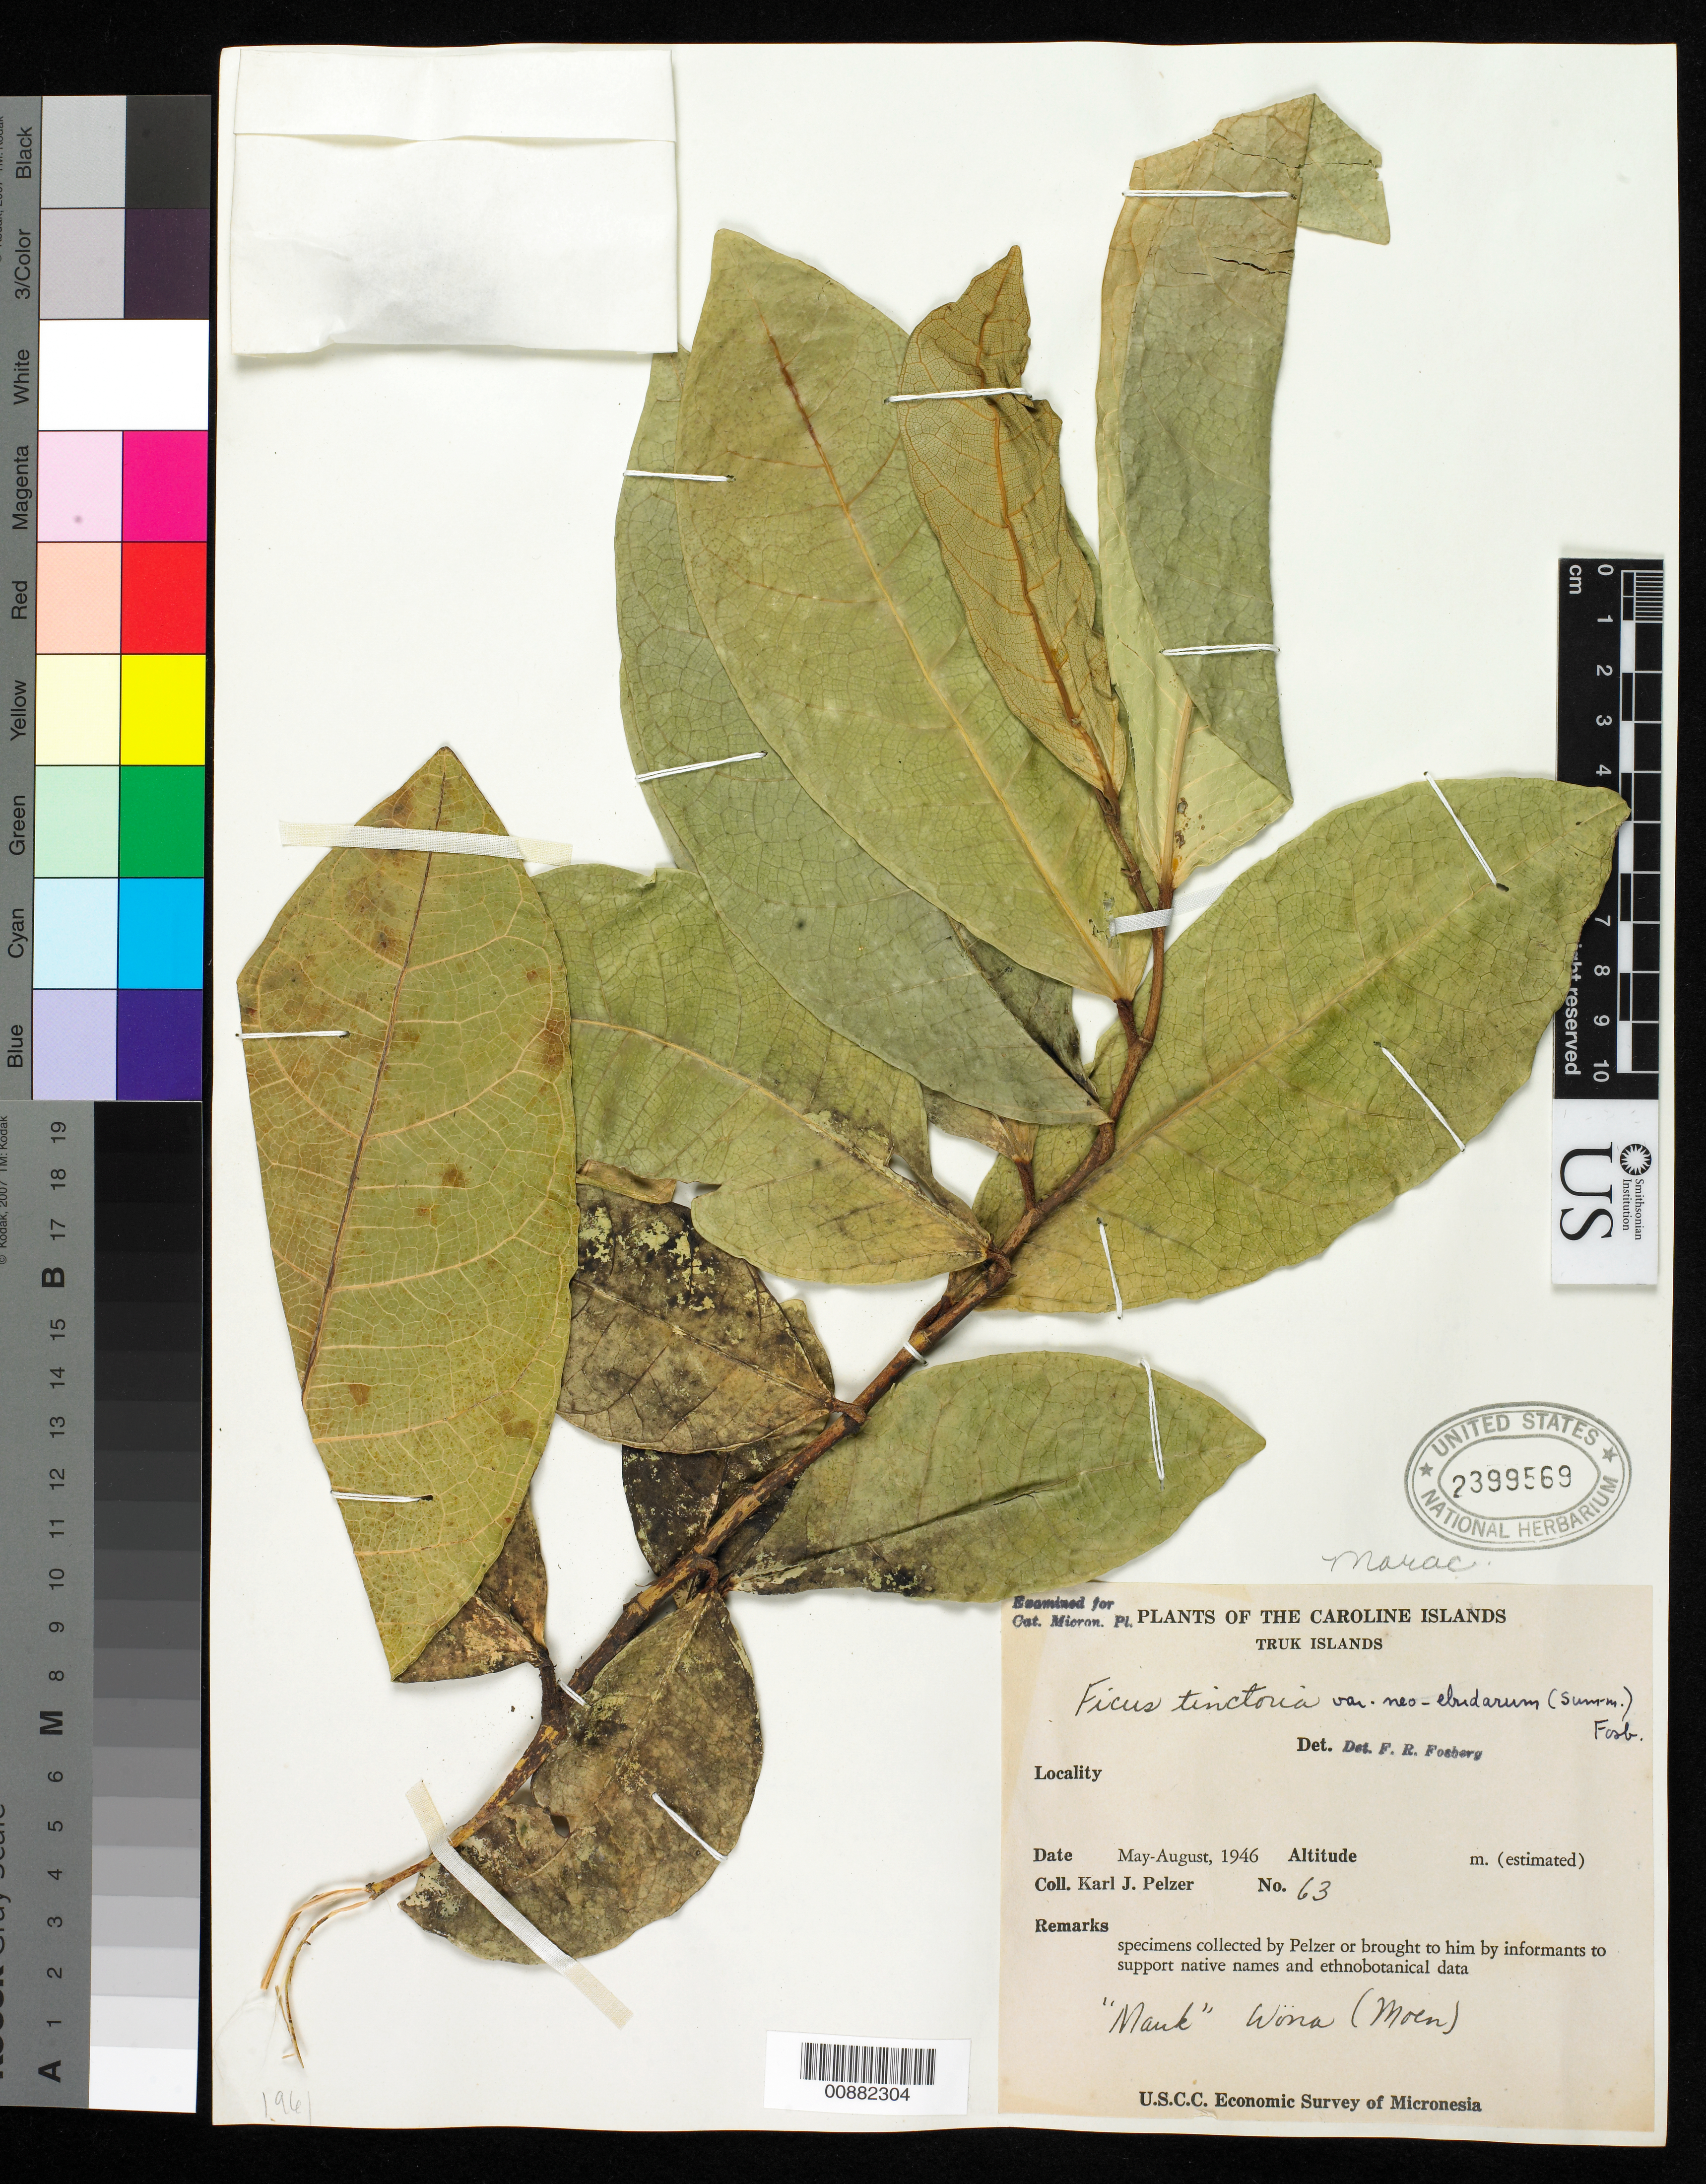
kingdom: Plantae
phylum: Tracheophyta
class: Magnoliopsida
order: Rosales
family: Moraceae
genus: Ficus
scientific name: Ficus tinctoria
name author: G. Forst.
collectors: K. J. Pelzer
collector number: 63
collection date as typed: May 1946 to Aug 1946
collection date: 1946-05/1946-08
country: Micronesia, Federated States of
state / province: Truk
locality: Truk islands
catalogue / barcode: US 2399569